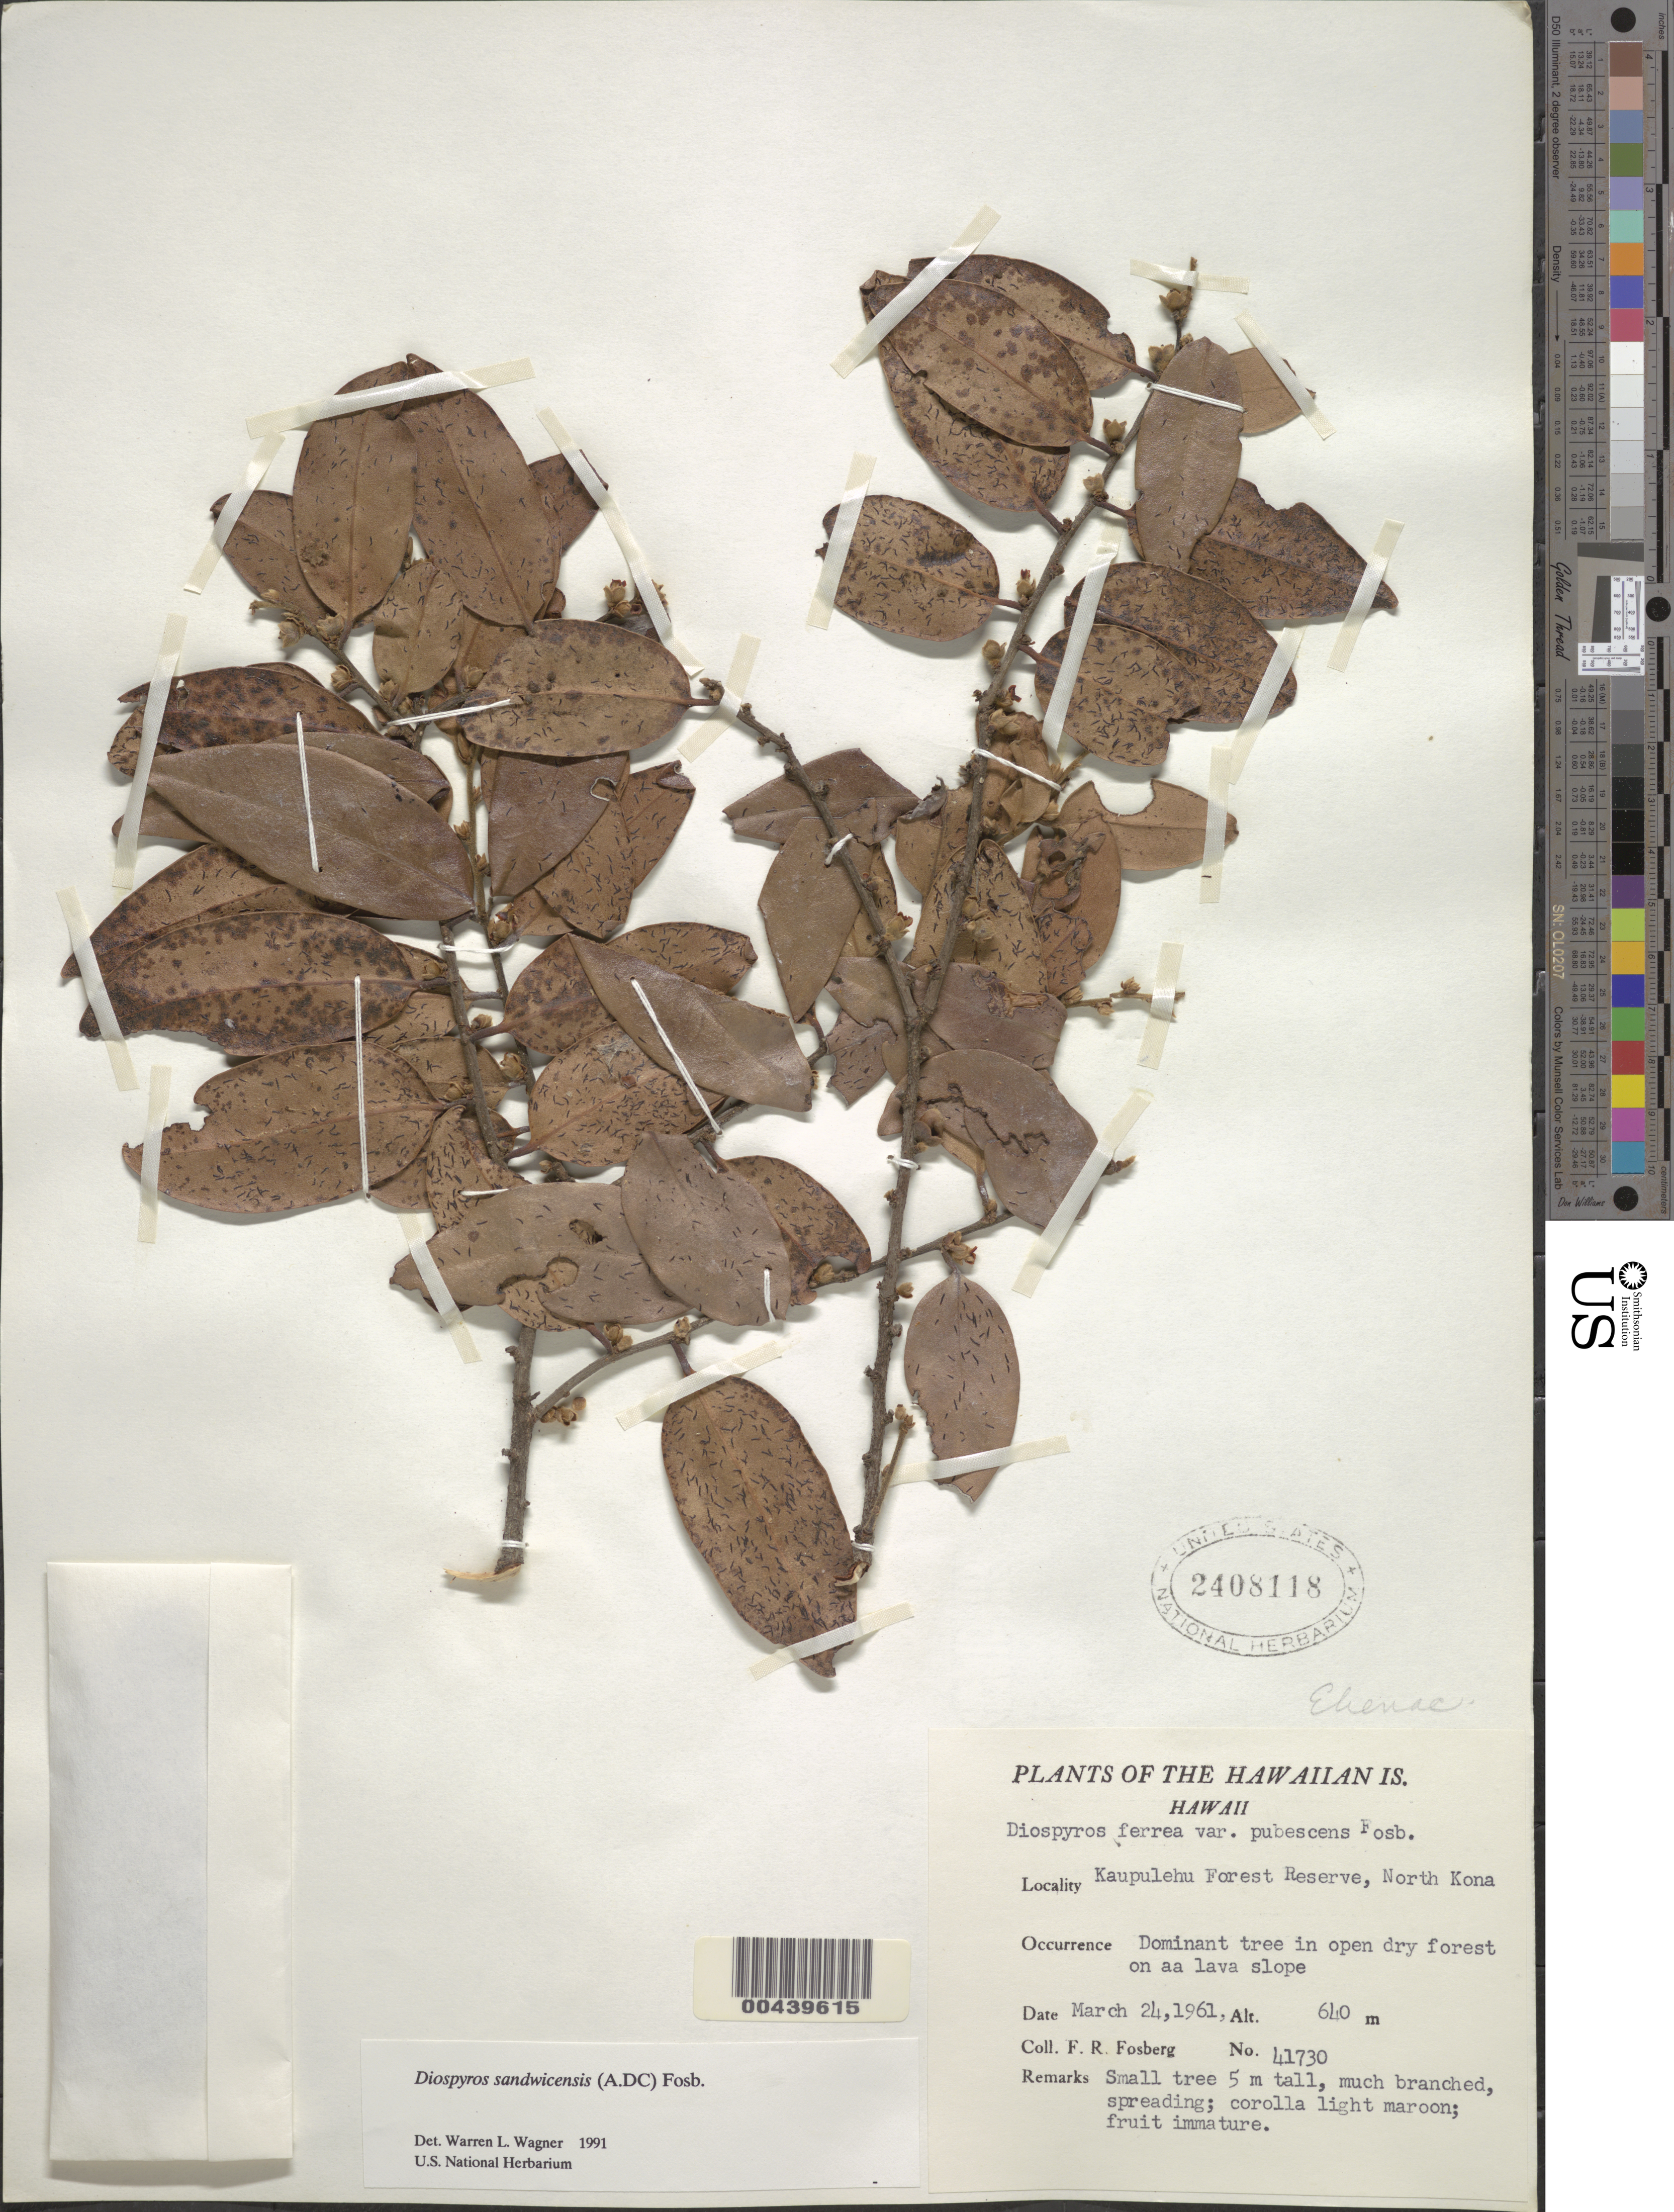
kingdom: Plantae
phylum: Tracheophyta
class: Magnoliopsida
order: Ericales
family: Ebenaceae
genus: Diospyros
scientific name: Diospyros sandwicensis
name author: (A. DC.) Fosberg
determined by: Wagner, W. L., (BOT), Smithsonian Institution - National Museum of Natural History (UNITED STATES)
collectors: F. R. Fosberg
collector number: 41730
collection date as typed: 24 Mar 1961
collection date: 1961-03-24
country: United States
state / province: Hawaii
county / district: Hawaii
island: Hawaii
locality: Kaupulehu Forest Reserve, N Kona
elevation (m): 640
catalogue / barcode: US 2408118